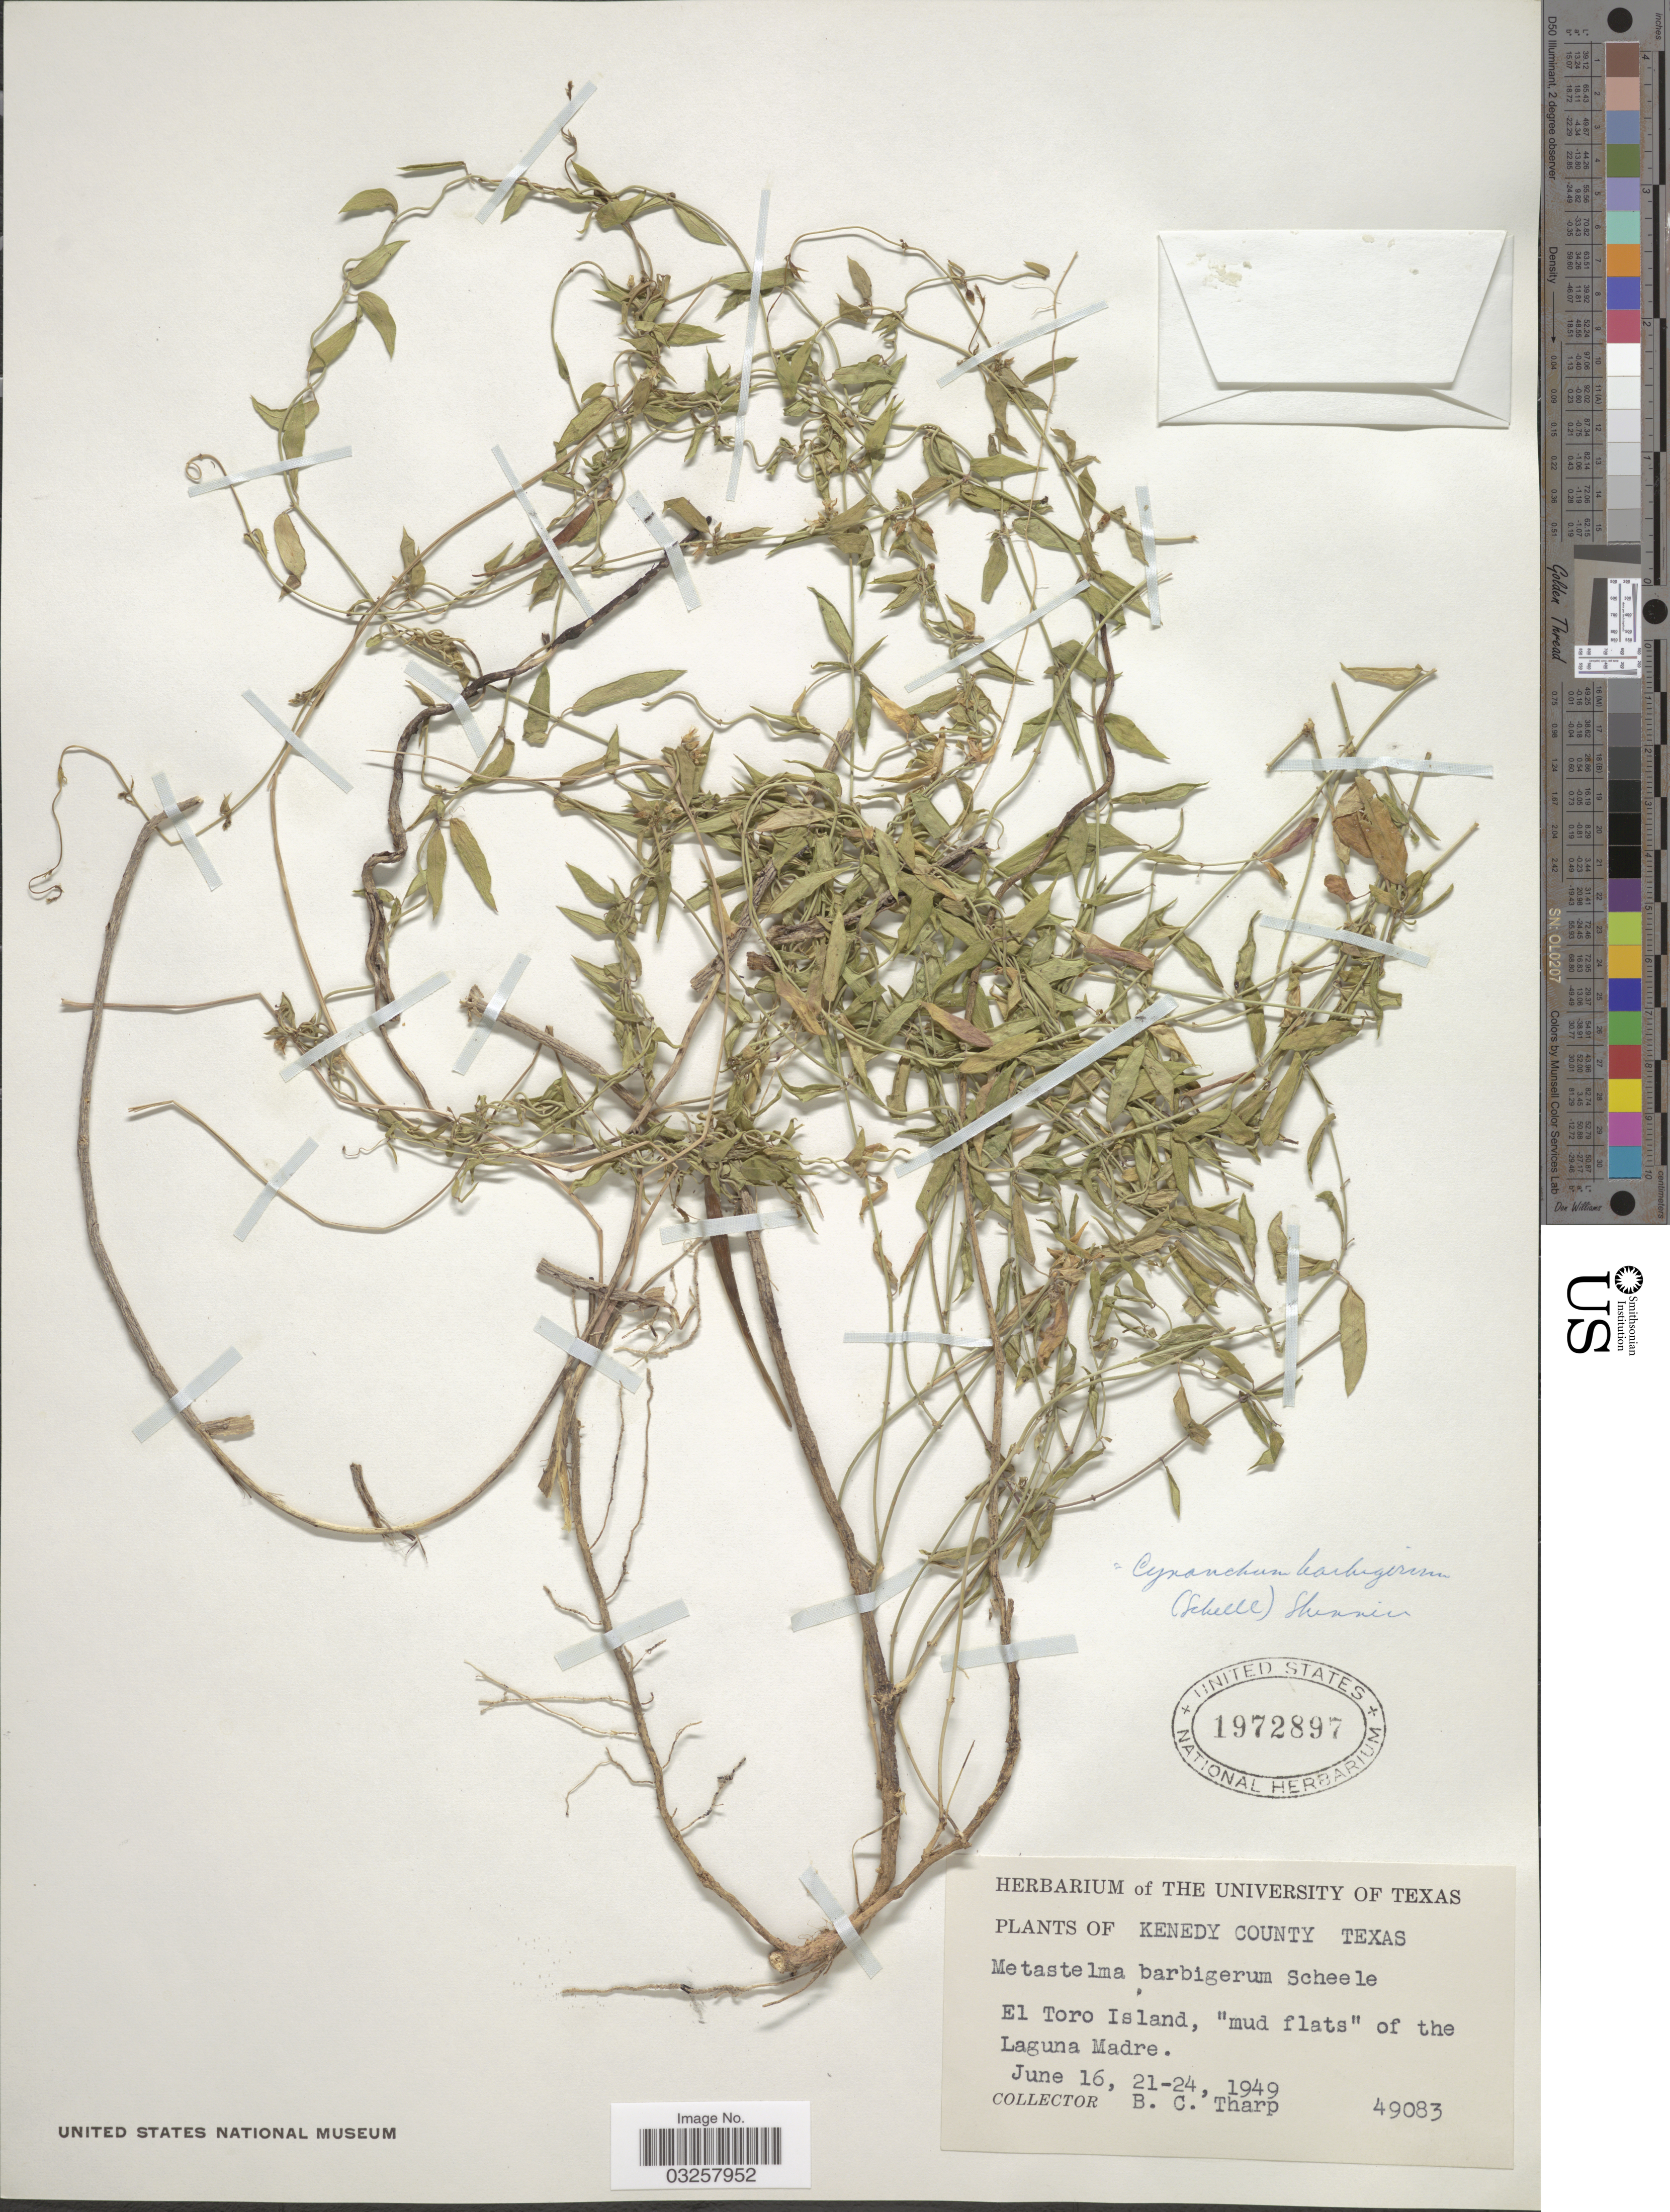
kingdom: Plantae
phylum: Tracheophyta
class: Magnoliopsida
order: Gentianales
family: Apocynaceae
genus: Metastelma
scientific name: Metastelma barbigerum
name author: Scheele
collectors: B. C. Tharp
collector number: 49083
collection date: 1949-06-16/1949-06-24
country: United States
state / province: Texas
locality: Kenedy County. El Toro Island, "mud flats" of the Laguna Madre.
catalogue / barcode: US 1972897